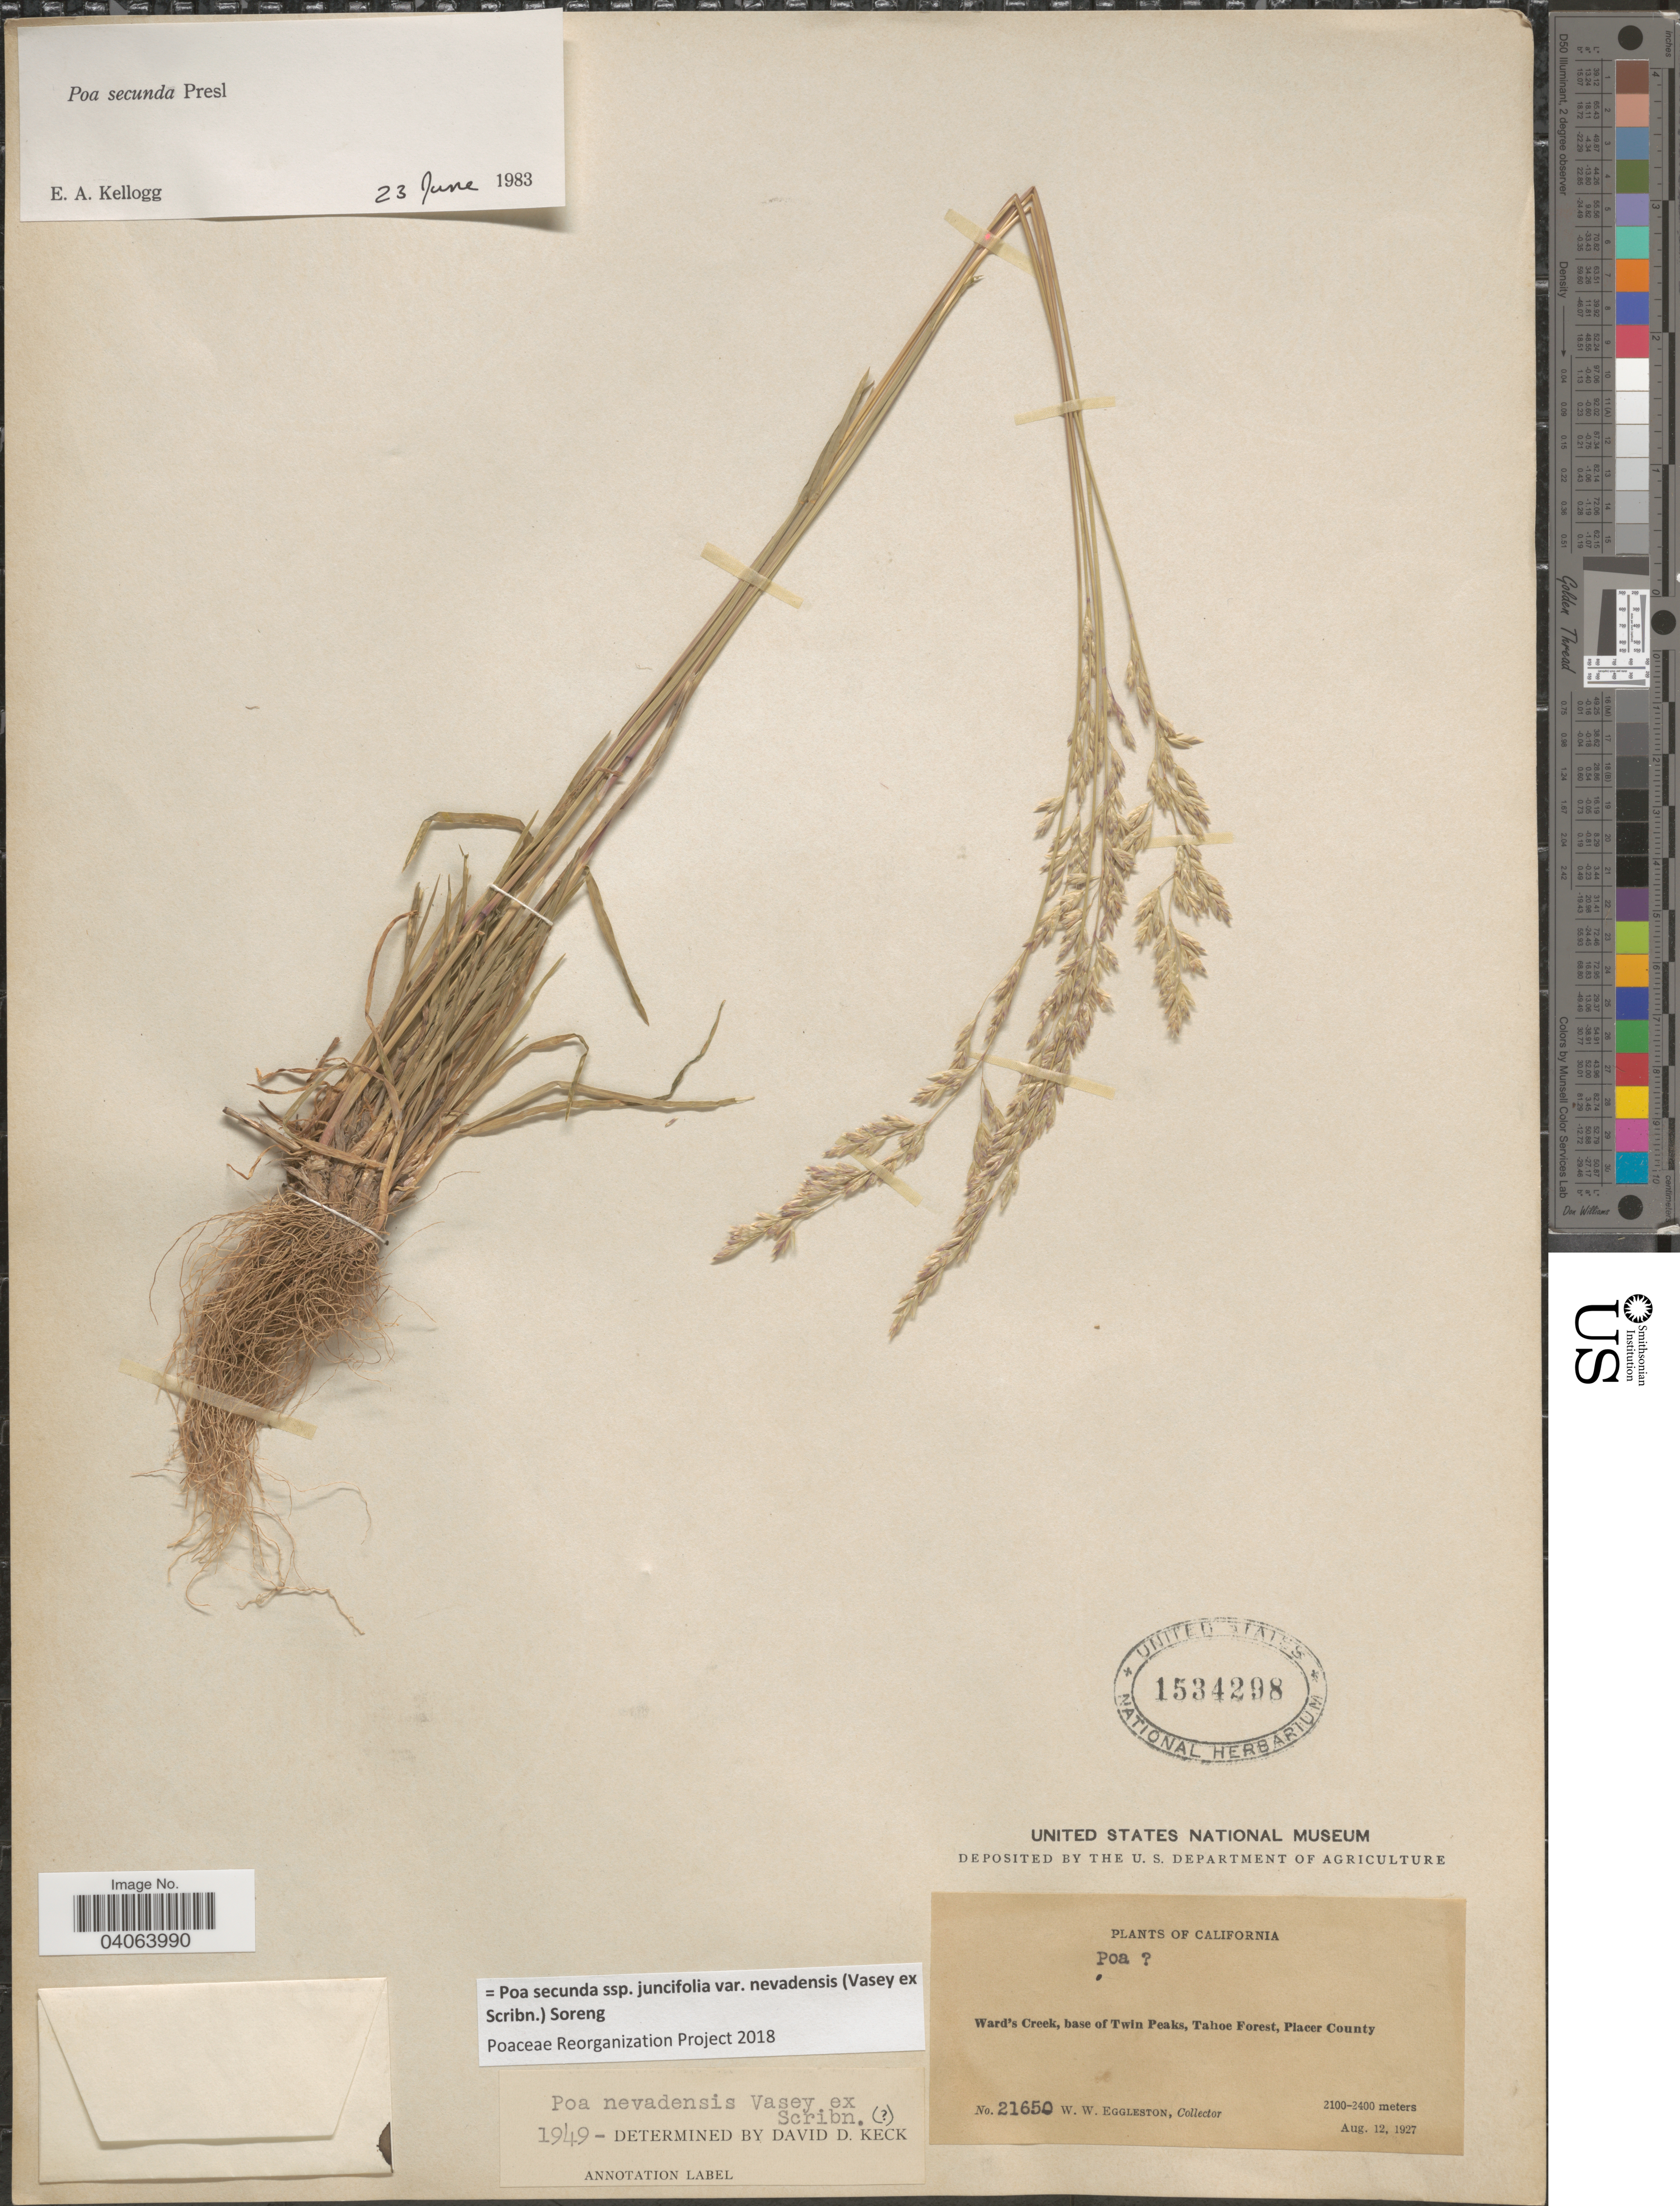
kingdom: Plantae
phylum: Tracheophyta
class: Liliopsida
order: Poales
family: Poaceae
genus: Poa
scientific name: Poa secunda subsp. juncifolia var. nevadensis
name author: (Vasey ex Scribn.) Soreng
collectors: W. W. Eggleston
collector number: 21650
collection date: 1927-08-12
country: United States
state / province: California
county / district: Placer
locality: Ward's Creek, base of Twin Peaks, Tahoe Forest, Placer County.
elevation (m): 2100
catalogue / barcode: US 1534298